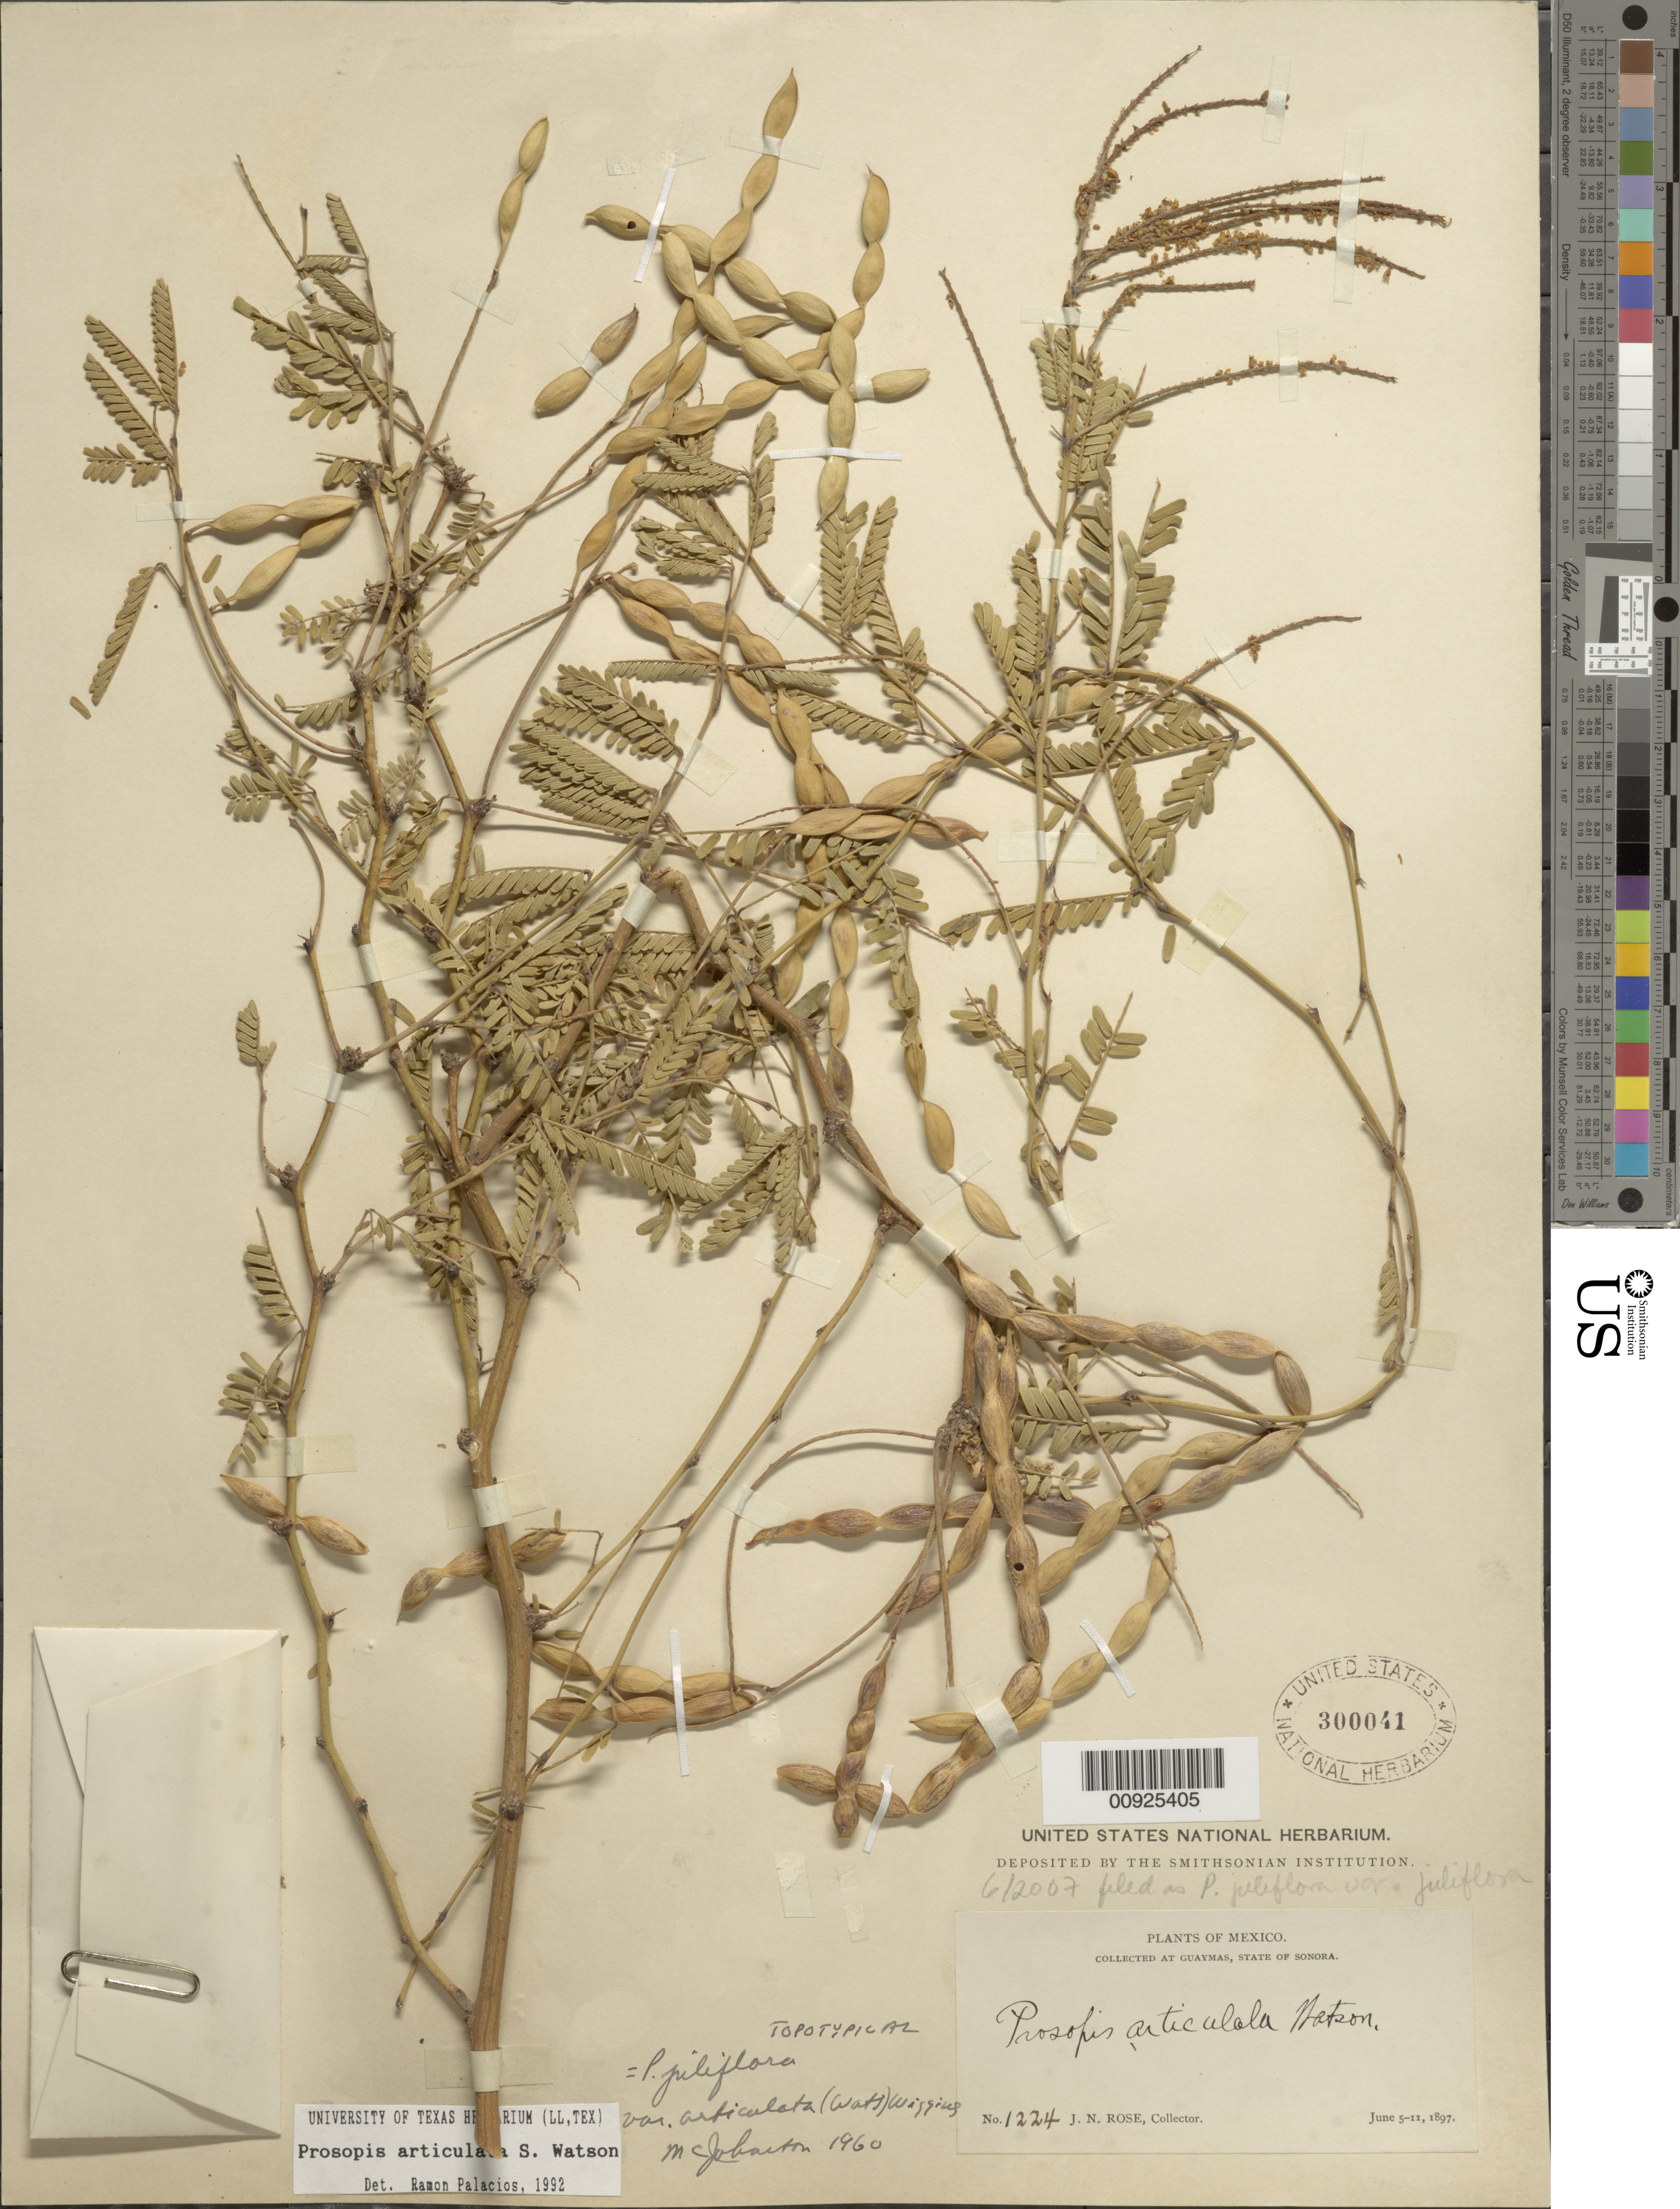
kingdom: Plantae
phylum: Tracheophyta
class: Magnoliopsida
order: Fabales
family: Fabaceae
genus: Neltuma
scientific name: Neltuma articulata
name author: (S. Watson) Britton & Rose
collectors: J. N. Rose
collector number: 1224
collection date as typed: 05 Jun 1897 to 11 Jun 1897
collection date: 1897-06-05/1897-06-11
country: Mexico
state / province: Sonora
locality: Guaymas, State of Sonora.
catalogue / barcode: US 300041